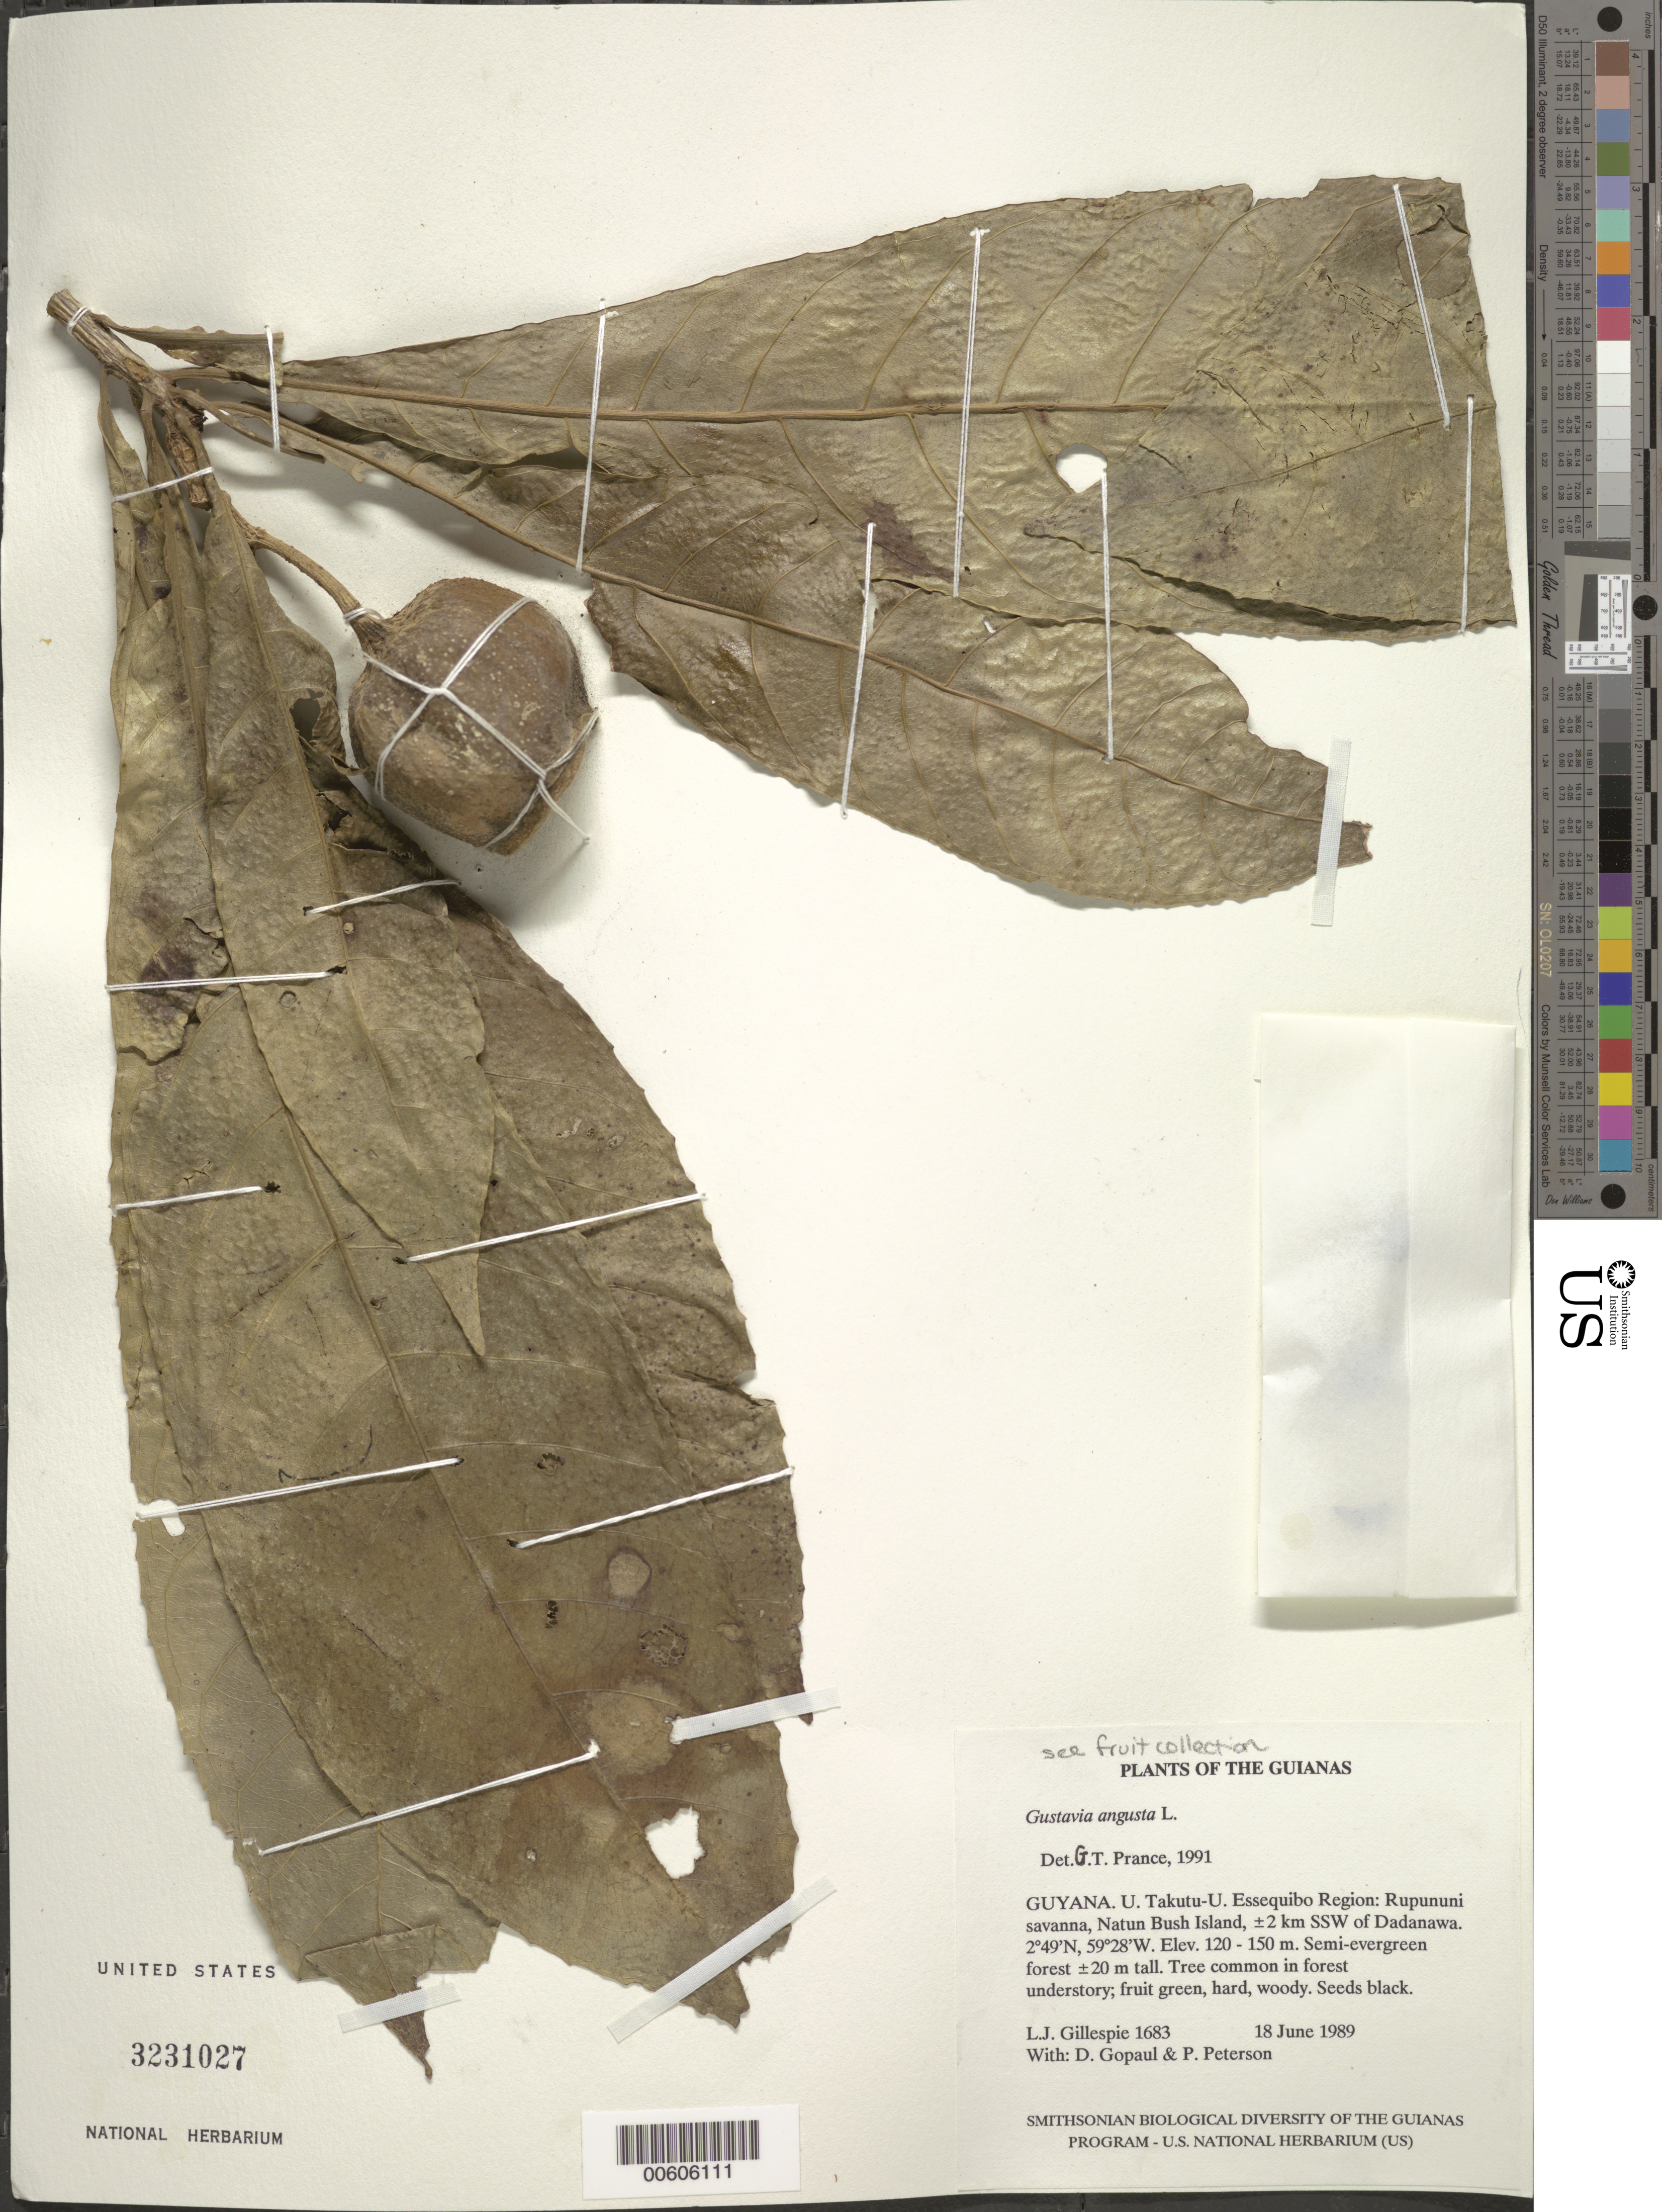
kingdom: Plantae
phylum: Tracheophyta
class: Magnoliopsida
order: Ericales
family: Lecythidaceae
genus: Gustavia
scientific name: Gustavia augusta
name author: L.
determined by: Prance, G. T.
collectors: L. J. Gillespie, D. Gopaul & P. M. Peterson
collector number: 1683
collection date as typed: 18 June 1989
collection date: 1989-06-18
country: Guyana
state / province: U. Takutu-U. Essequibo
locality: Rupununi savanna, Natun Bush Island, ±2 km SSW of Dadanawa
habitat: Semi-evergreen forest ±20 m tall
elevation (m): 120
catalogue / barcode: US 3231027